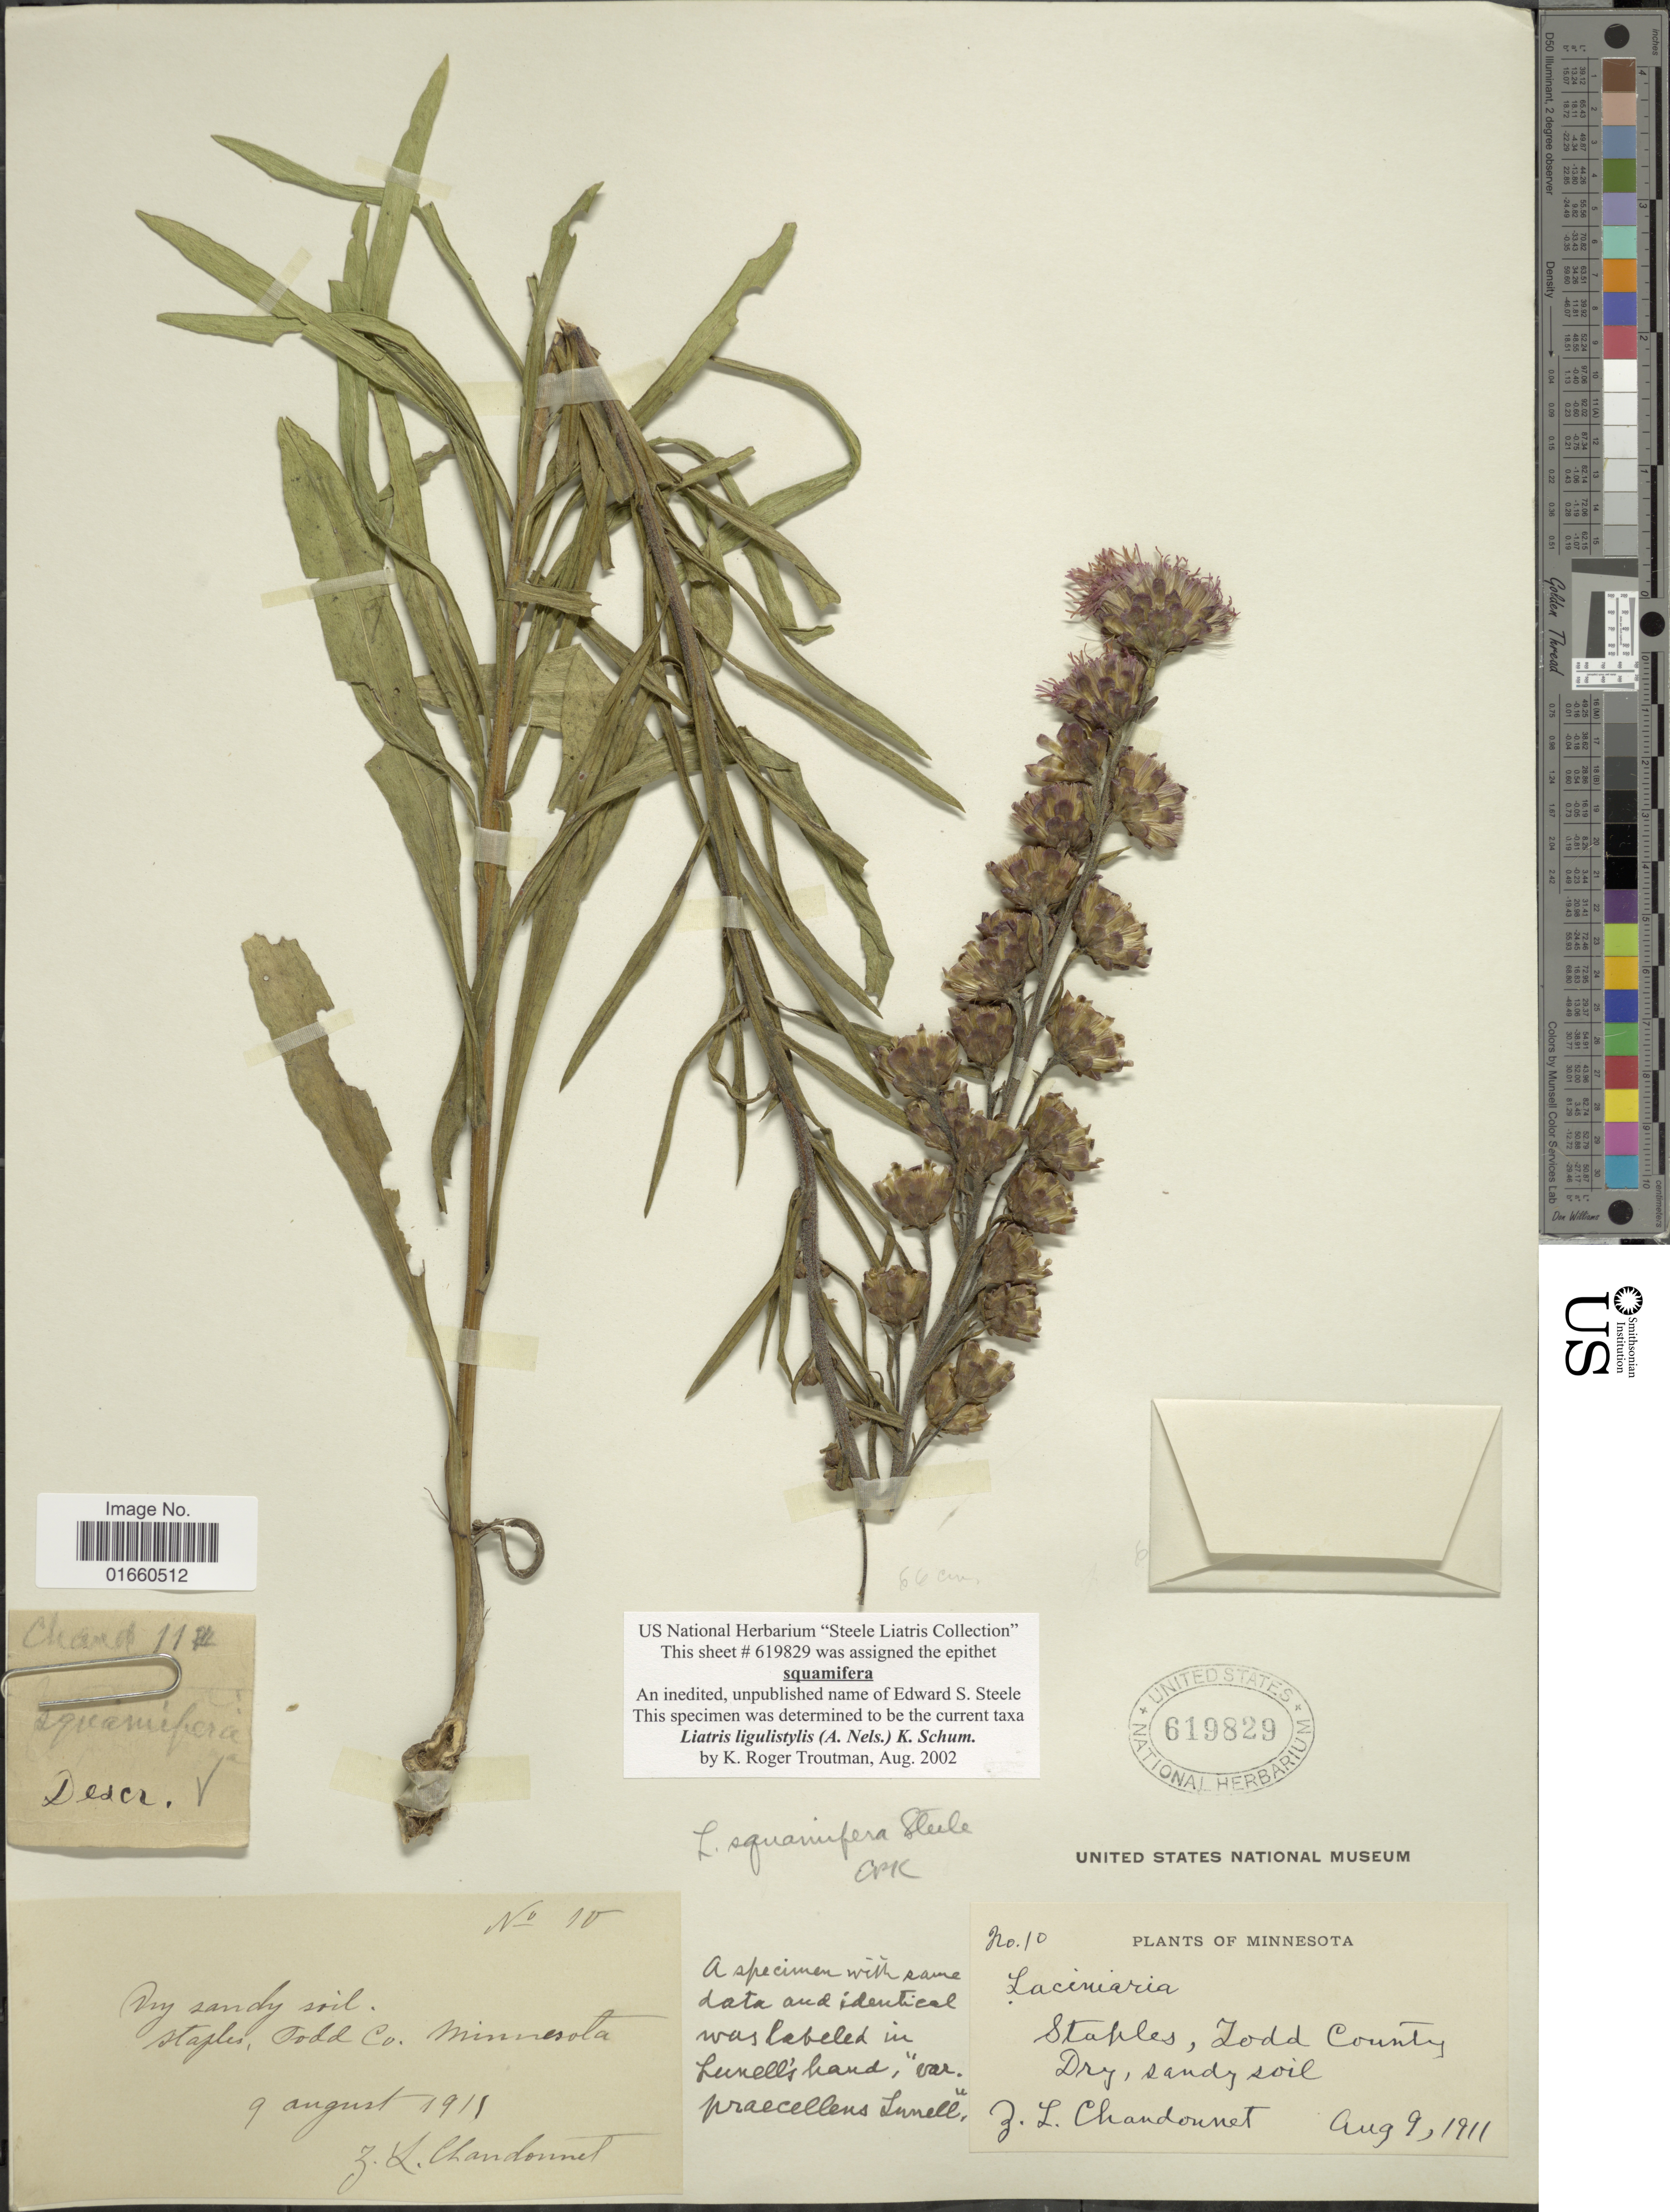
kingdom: Plantae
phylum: Tracheophyta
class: Magnoliopsida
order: Asterales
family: Asteraceae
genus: Liatris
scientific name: Liatris ligulistylis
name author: (A. Nelson) K. Schum.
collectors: Z. Chandonnet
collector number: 10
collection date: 1911-08-09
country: United States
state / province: Minnesota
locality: Staples, Todd County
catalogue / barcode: US 619829